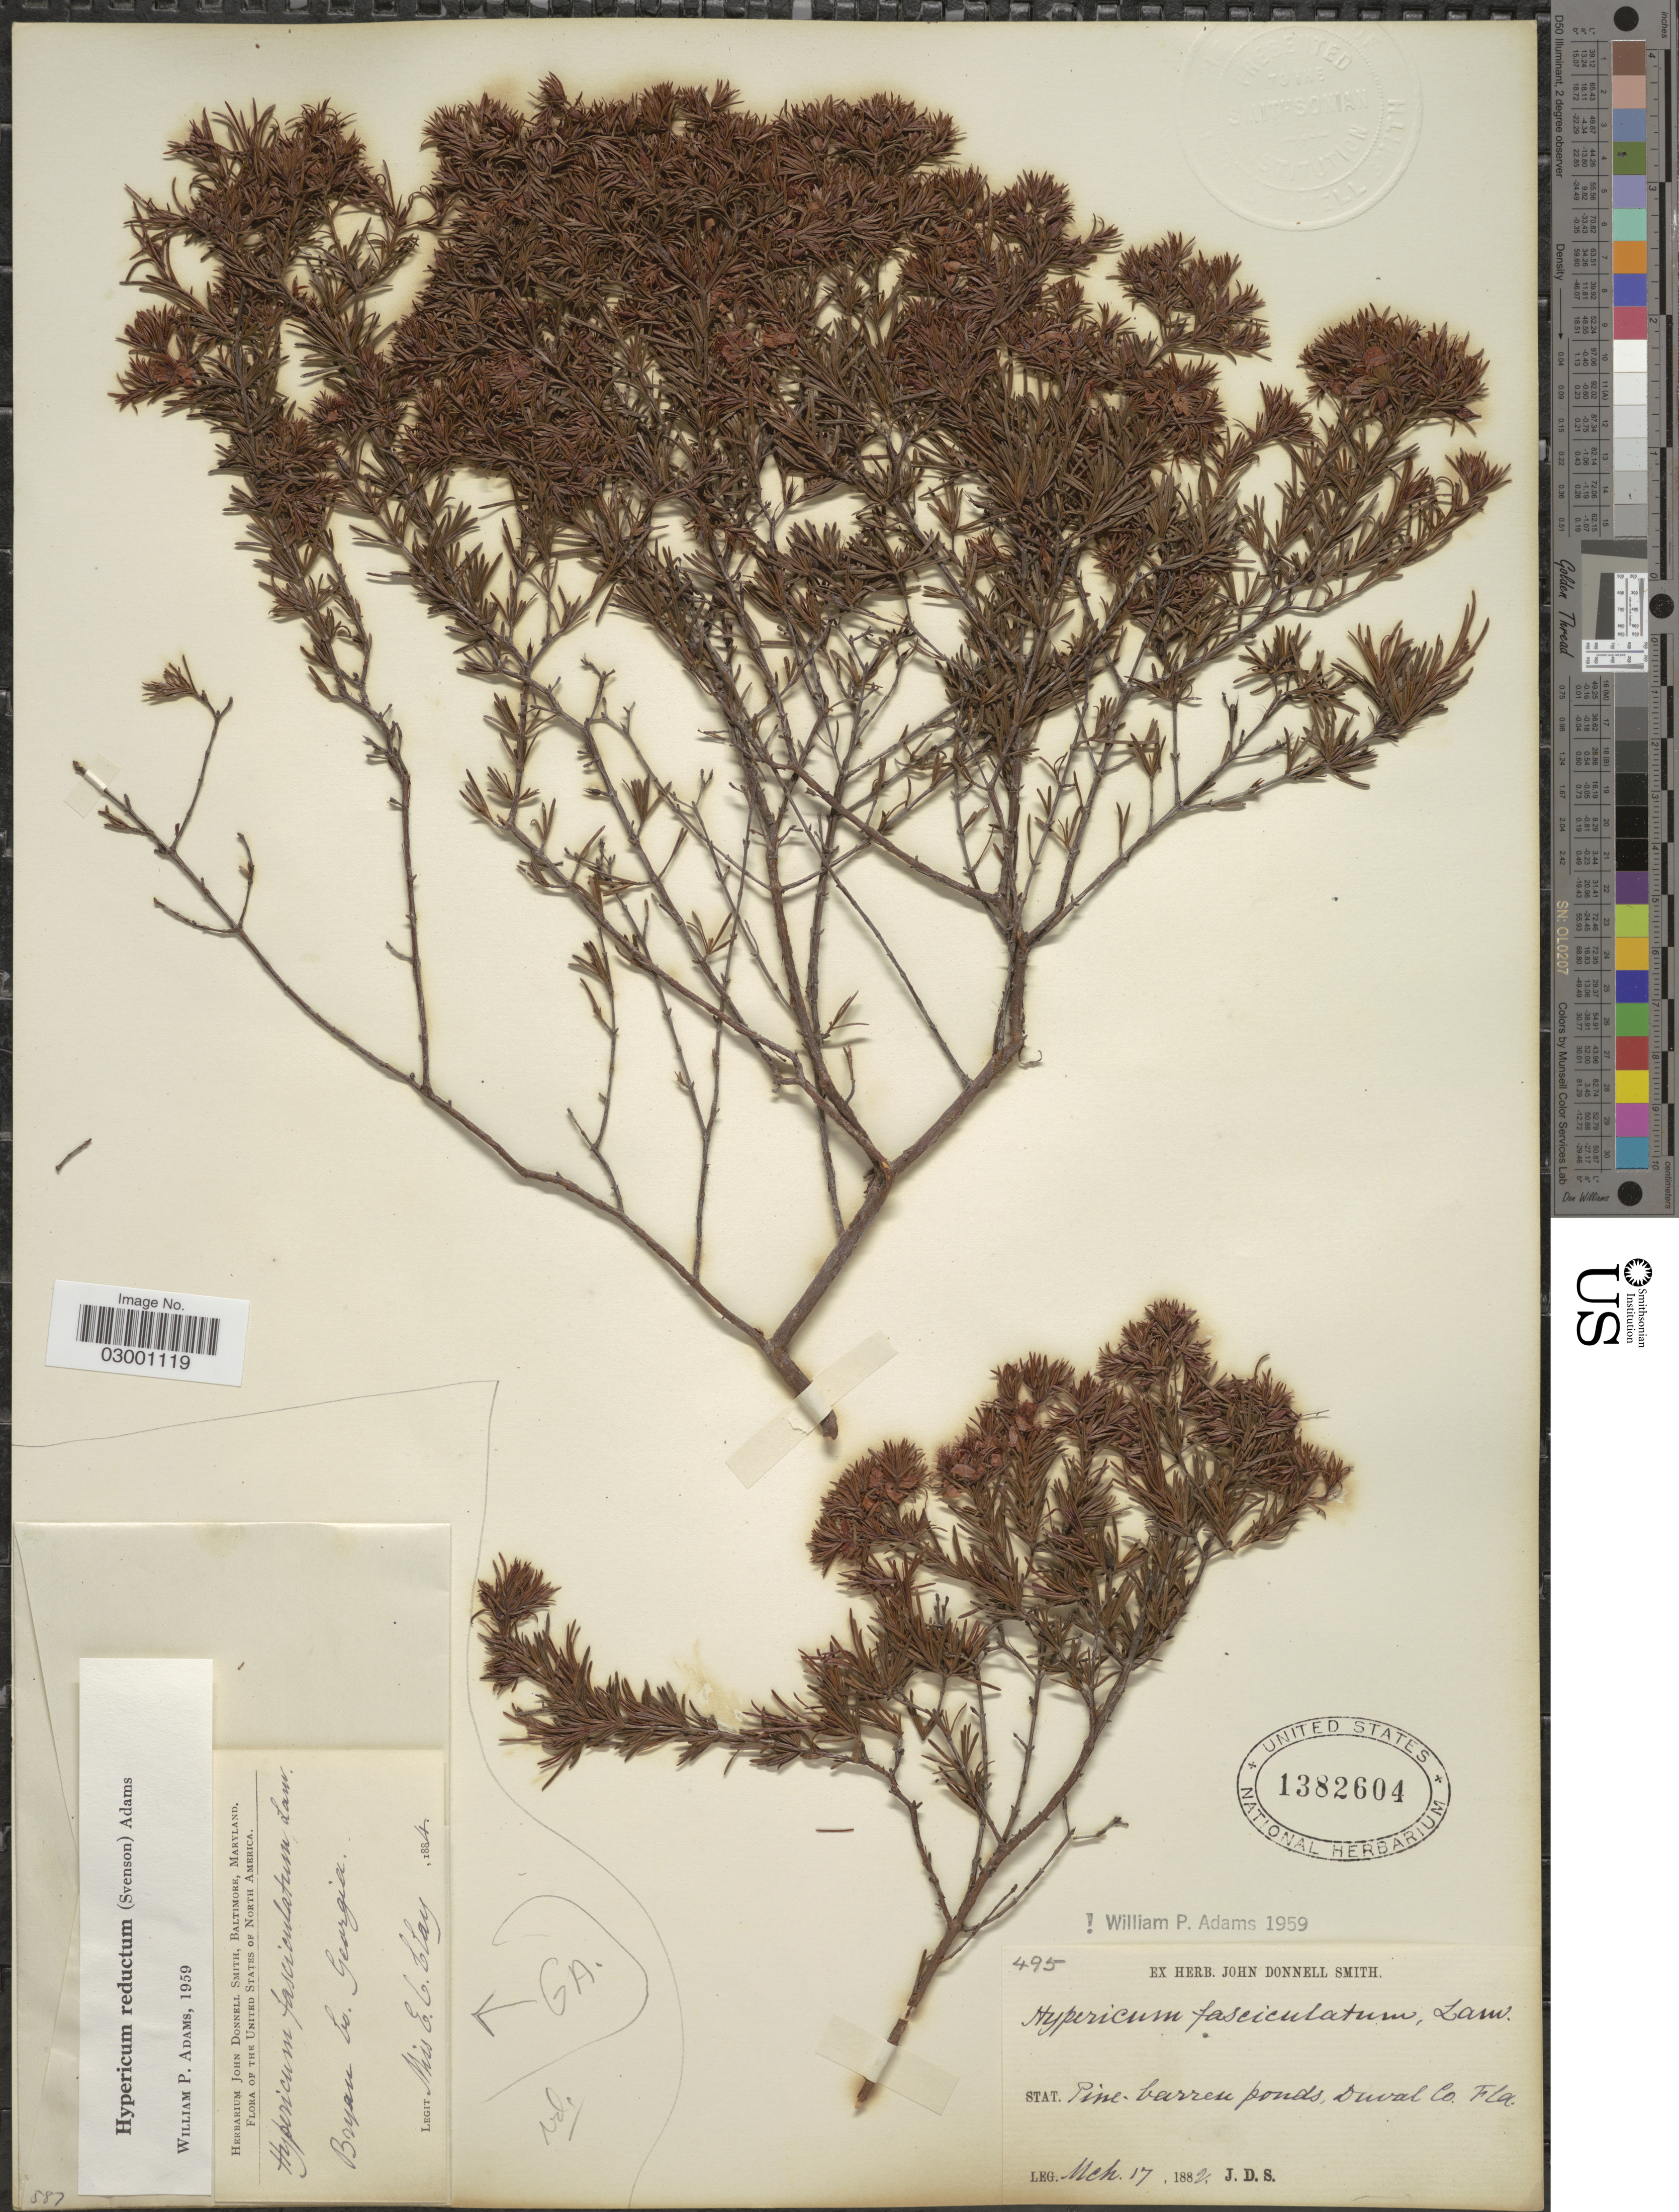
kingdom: Plantae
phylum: Tracheophyta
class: Magnoliopsida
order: Malpighiales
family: Hypericaceae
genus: Hypericum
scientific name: Hypericum fasciculatum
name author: Lam.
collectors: E. Clay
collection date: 1884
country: United States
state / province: Georgia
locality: Bryan Co.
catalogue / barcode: US 1382604-2